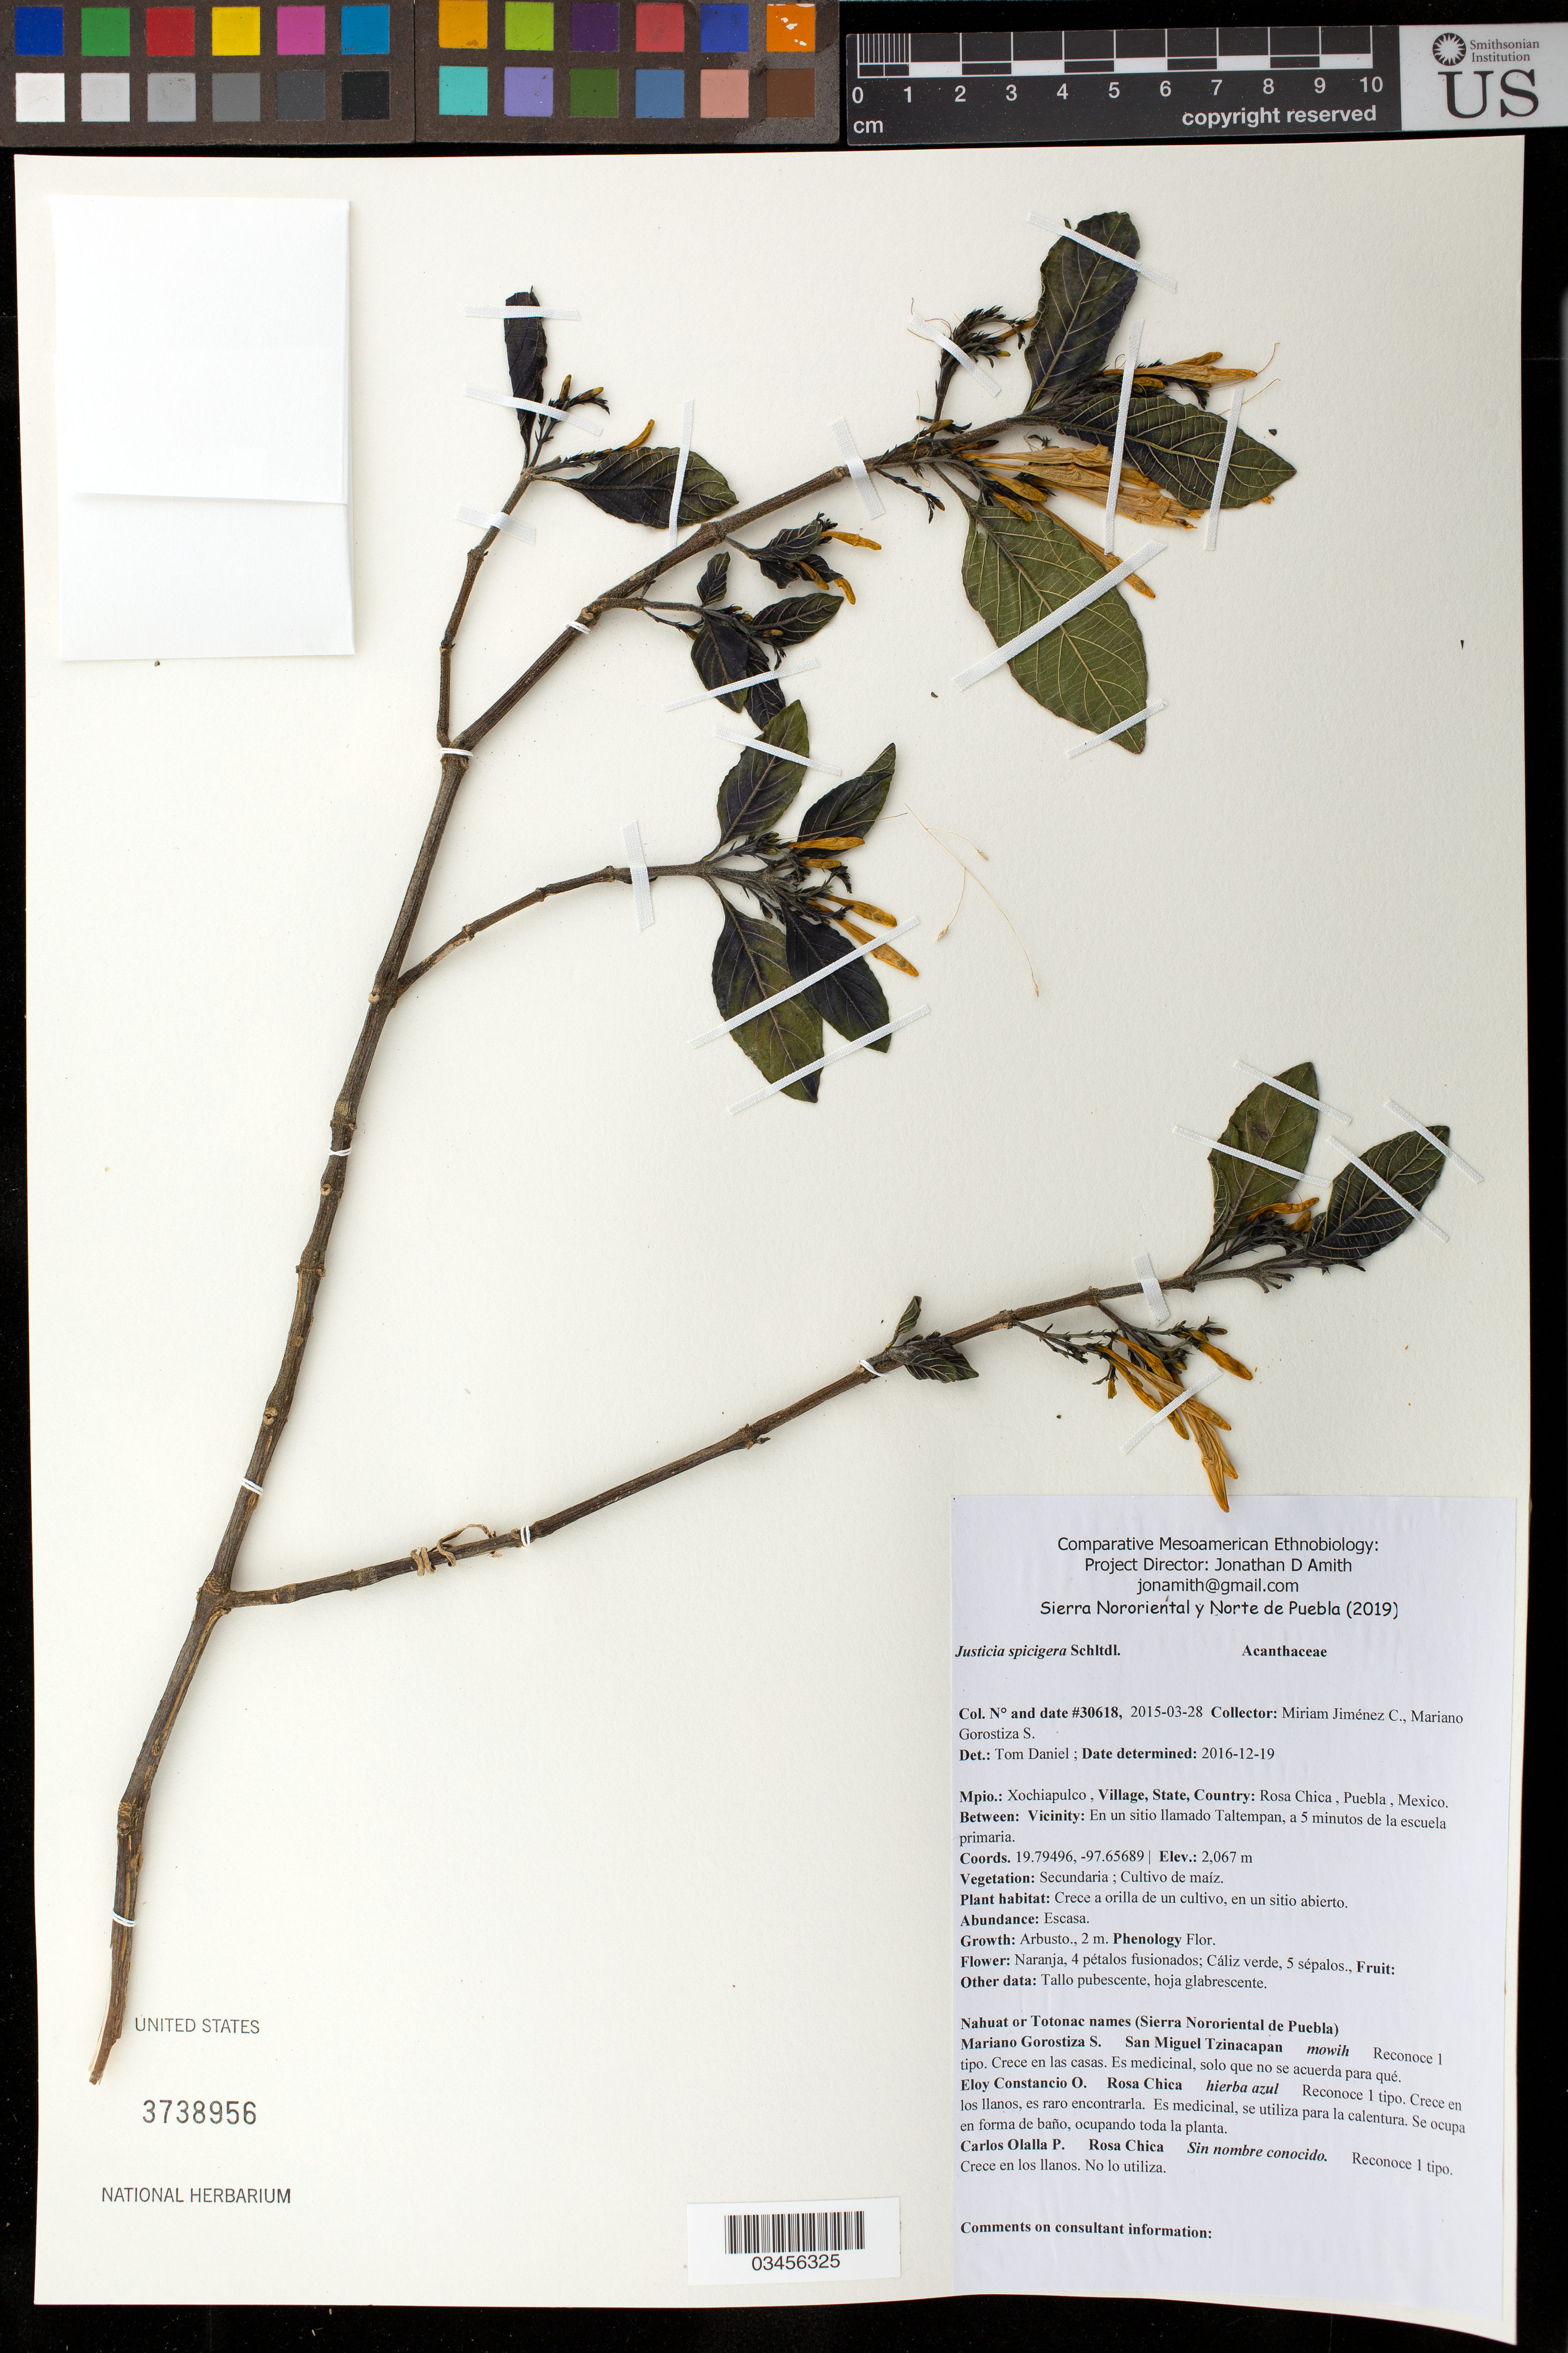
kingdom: Plantae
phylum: Tracheophyta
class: Magnoliopsida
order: Lamiales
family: Acanthaceae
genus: Justicia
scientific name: Justicia spicigera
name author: Schltdl.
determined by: Daniel, T.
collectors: M. Jiménez Chimil & M. Gorostiza S.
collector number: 30618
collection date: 2015-03-28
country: México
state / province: Puebla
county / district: Xochiapulco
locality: PUEBLO: Rosa Chica; LOCALIDAD EXACTA: En un sitio llamado Taltempan, a 5 minutos de la escuela primaria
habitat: Cultivo de maíz | Crece a orilla de un cultivo, en un sitio abierto.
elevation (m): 2067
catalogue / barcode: US 3738956-2